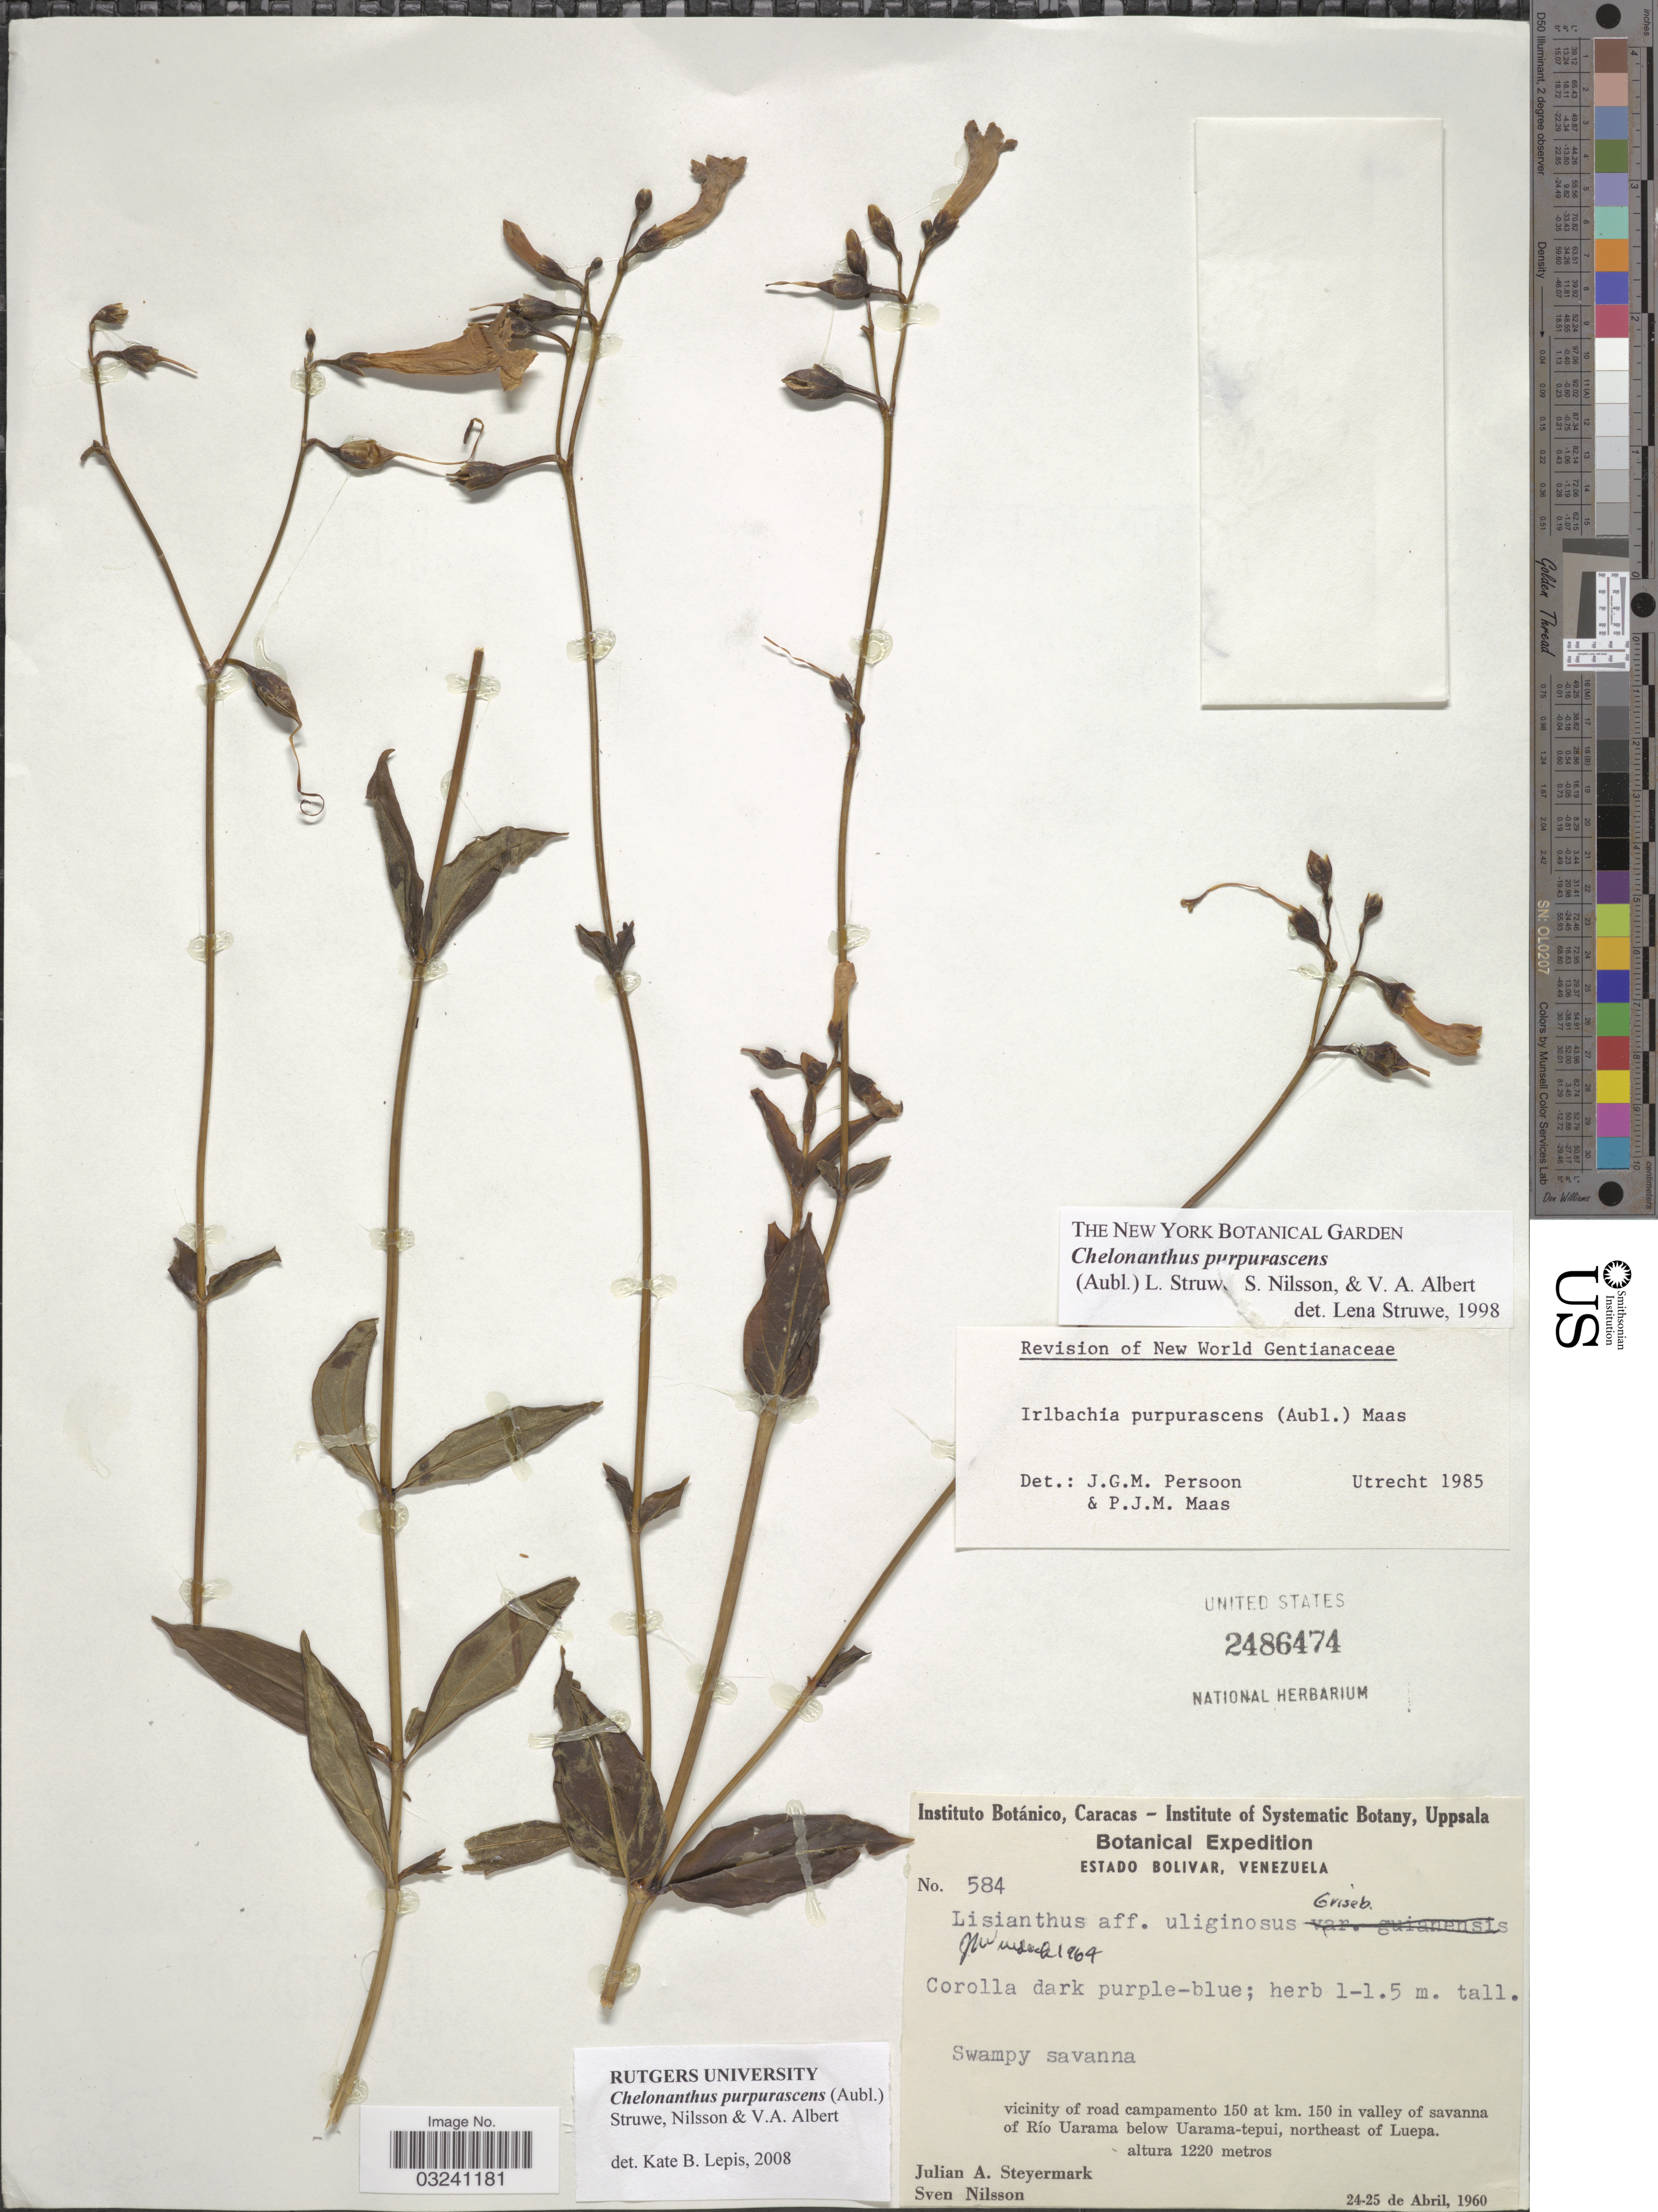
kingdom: Plantae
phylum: Tracheophyta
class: Magnoliopsida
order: Gentianales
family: Gentianaceae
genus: Chelonanthus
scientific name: Chelonanthus purpurascens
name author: (Aubl.) Struwe et al.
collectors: J. Steyermark & Sv. Nilsson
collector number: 584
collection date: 1960-04-24/1960-04-25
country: Venezuela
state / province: Bolivar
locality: Vicinity of road campamento 150 at km. 150 in valley of savanna of Río Uarama below Uarama-tepui, northeast of Luepa.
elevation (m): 1220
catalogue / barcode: US 2486474